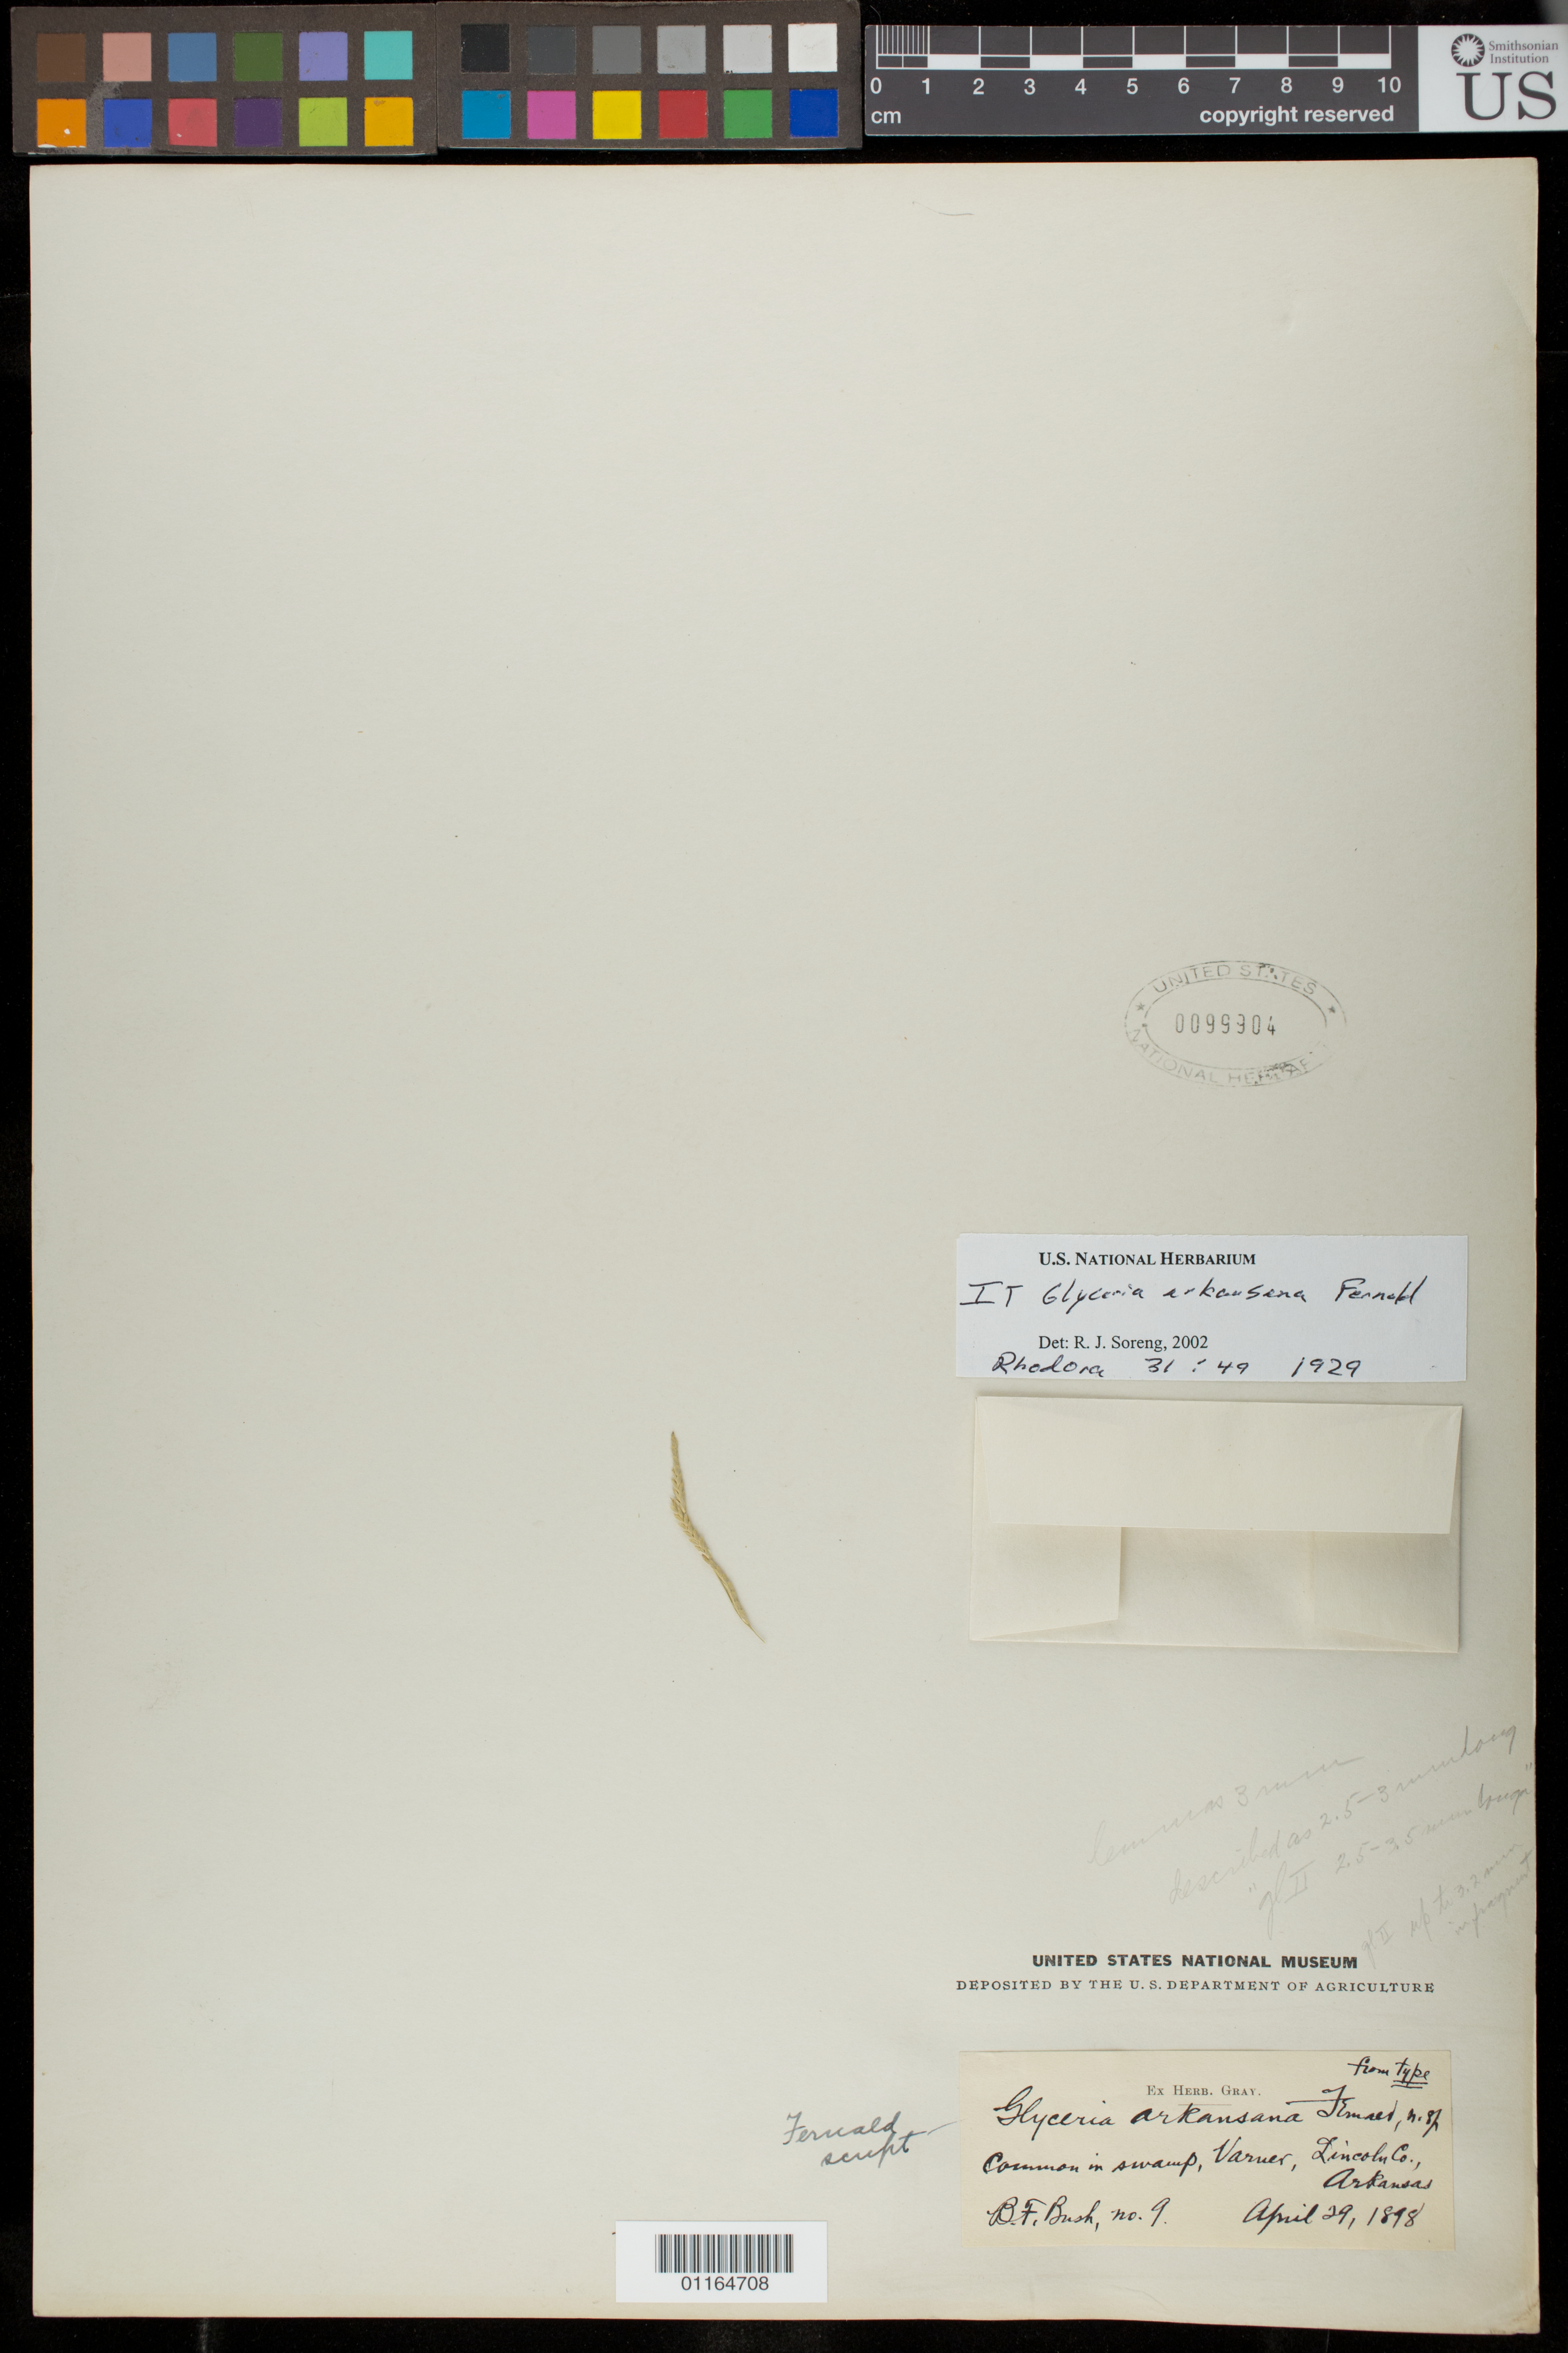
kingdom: Plantae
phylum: Tracheophyta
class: Liliopsida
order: Poales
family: Poaceae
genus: Glyceria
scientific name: Glyceria arkansana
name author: Fernald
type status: Isotype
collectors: B. F. Bush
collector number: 9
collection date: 1898-04-29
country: United States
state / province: Arkansas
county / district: Lincoln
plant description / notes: Fragmentary material of type specimen ex herb. Gray (GH)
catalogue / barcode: US 99904